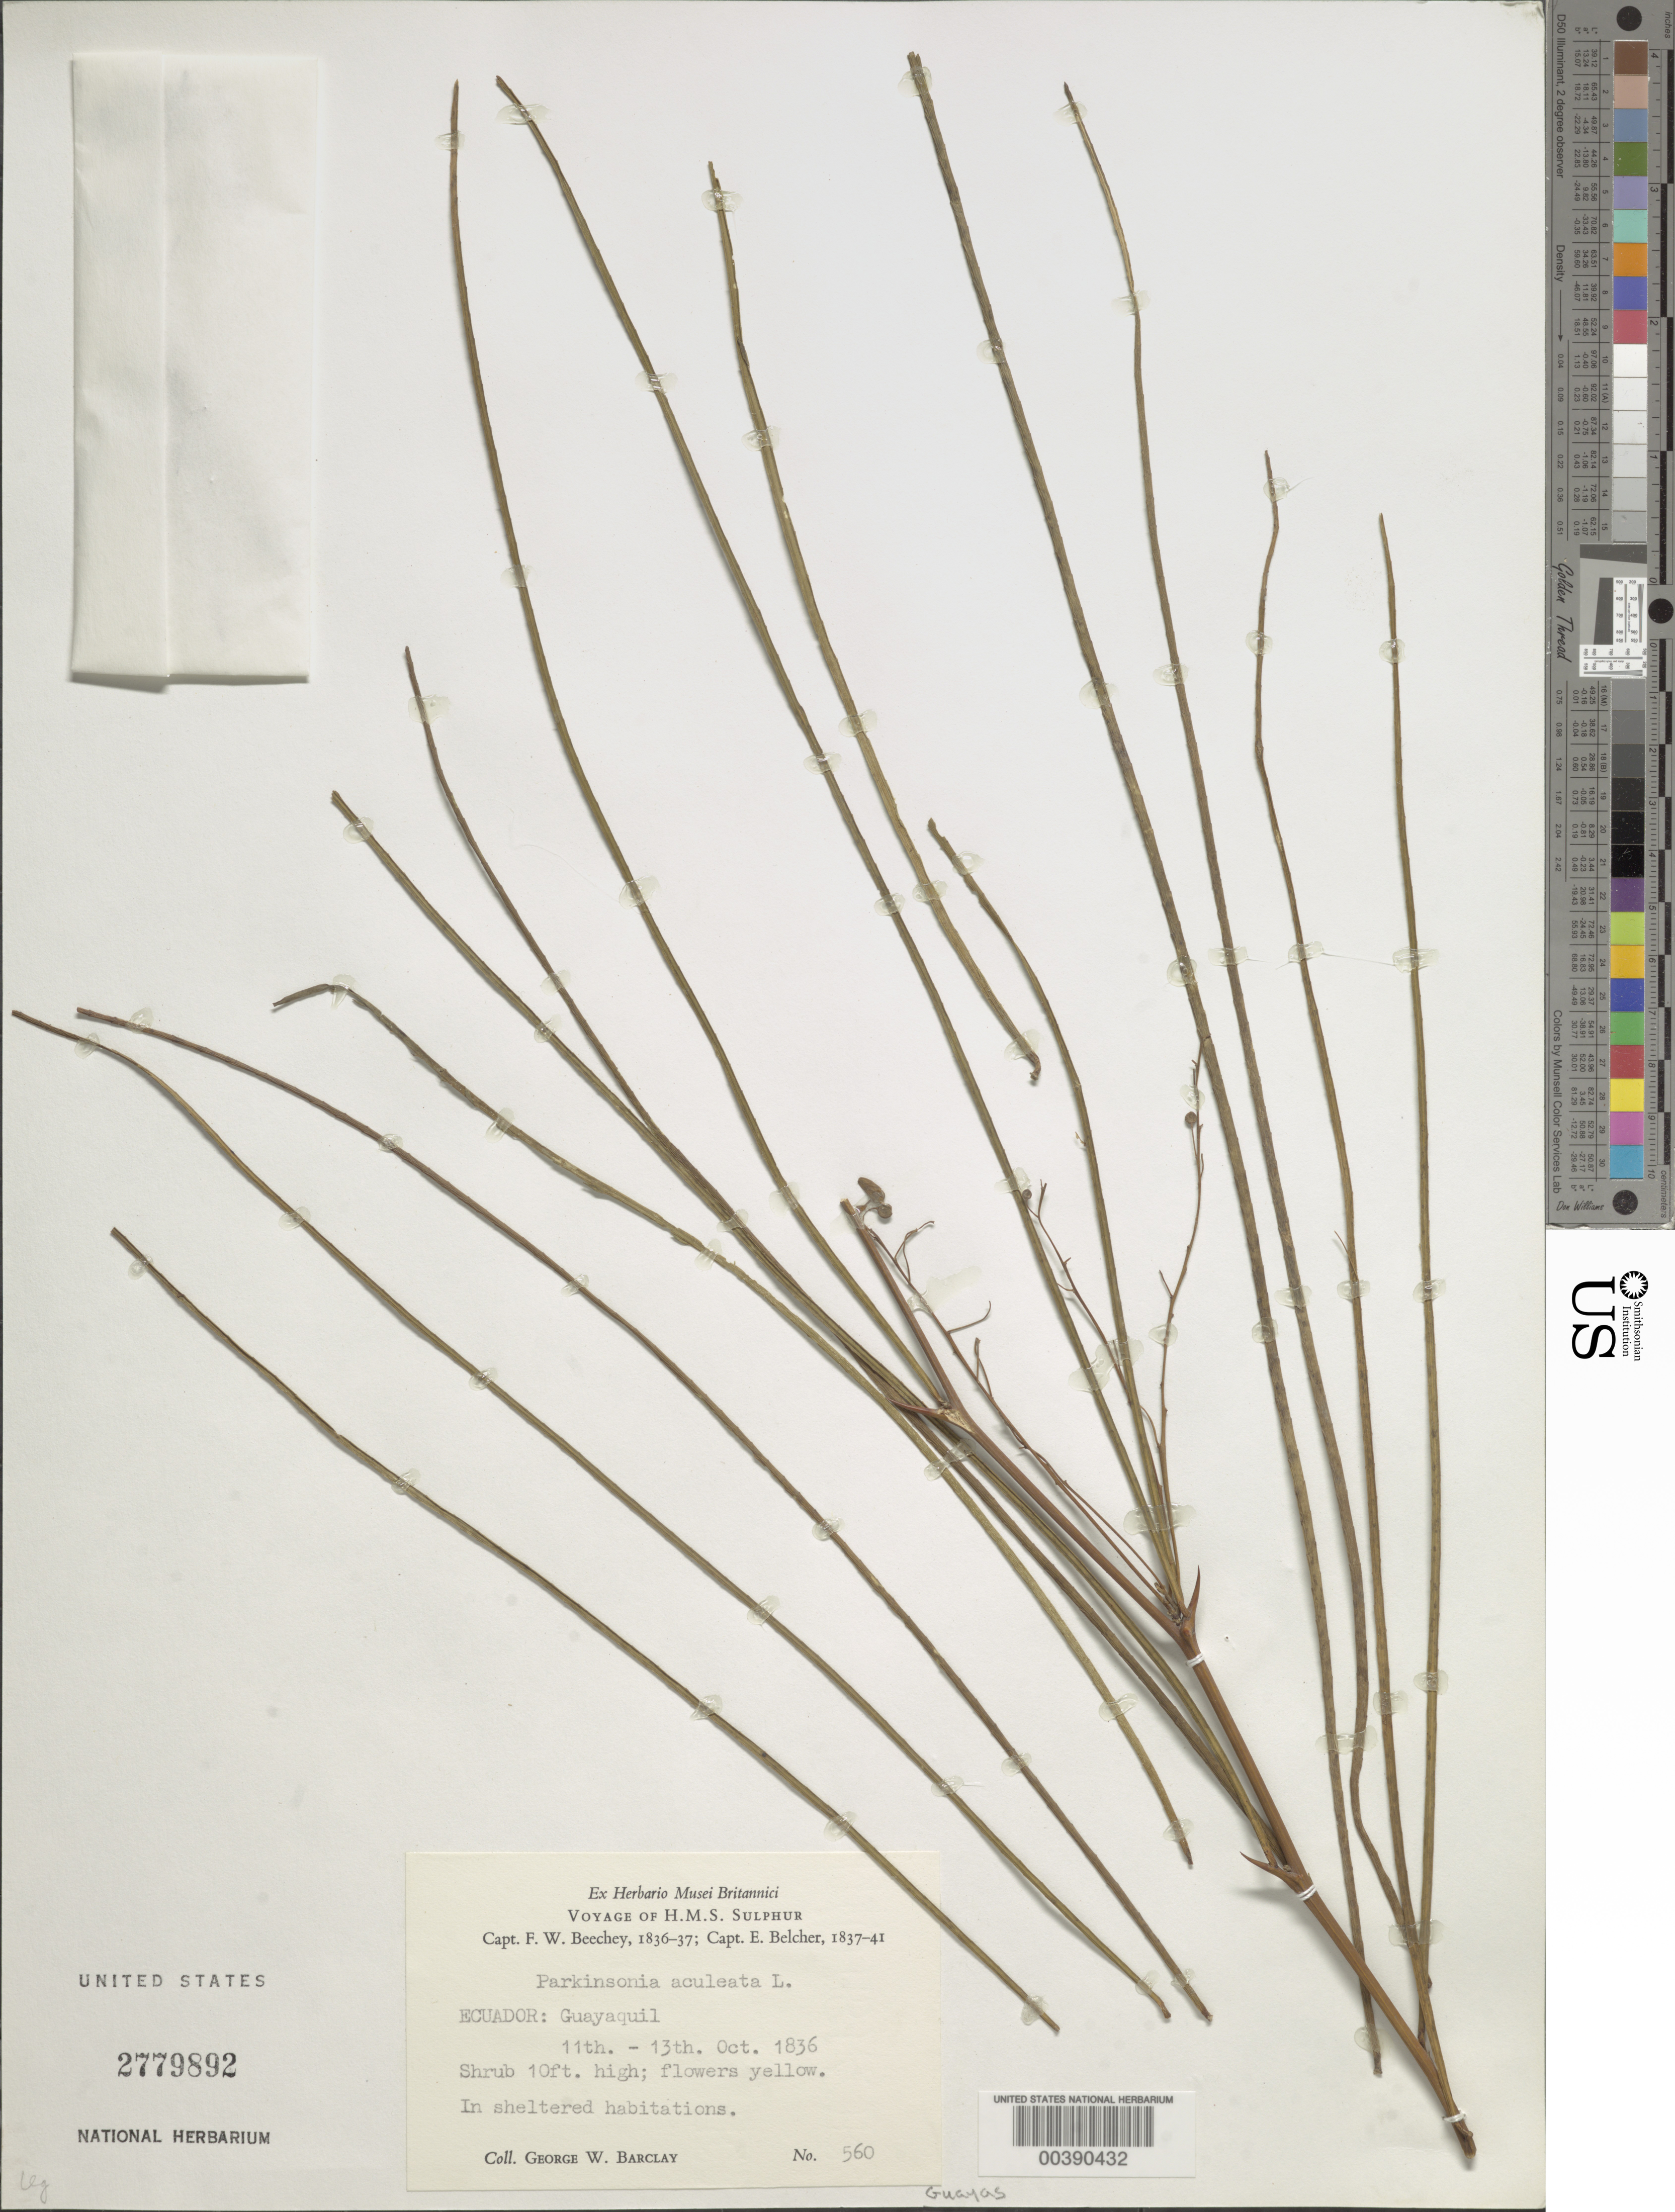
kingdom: Plantae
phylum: Tracheophyta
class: Magnoliopsida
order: Fabales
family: Fabaceae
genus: Parkinsonia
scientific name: Parkinsonia aculeata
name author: L.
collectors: G. W. Barclay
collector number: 560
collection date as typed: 11 Oct 1836 to 13 Oct 1836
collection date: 1836-10-11/1836-10-13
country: Ecuador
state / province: Guayas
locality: Guayaquil, Haciendo Bonchna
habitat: In sheltered habitations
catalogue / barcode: US 2779892